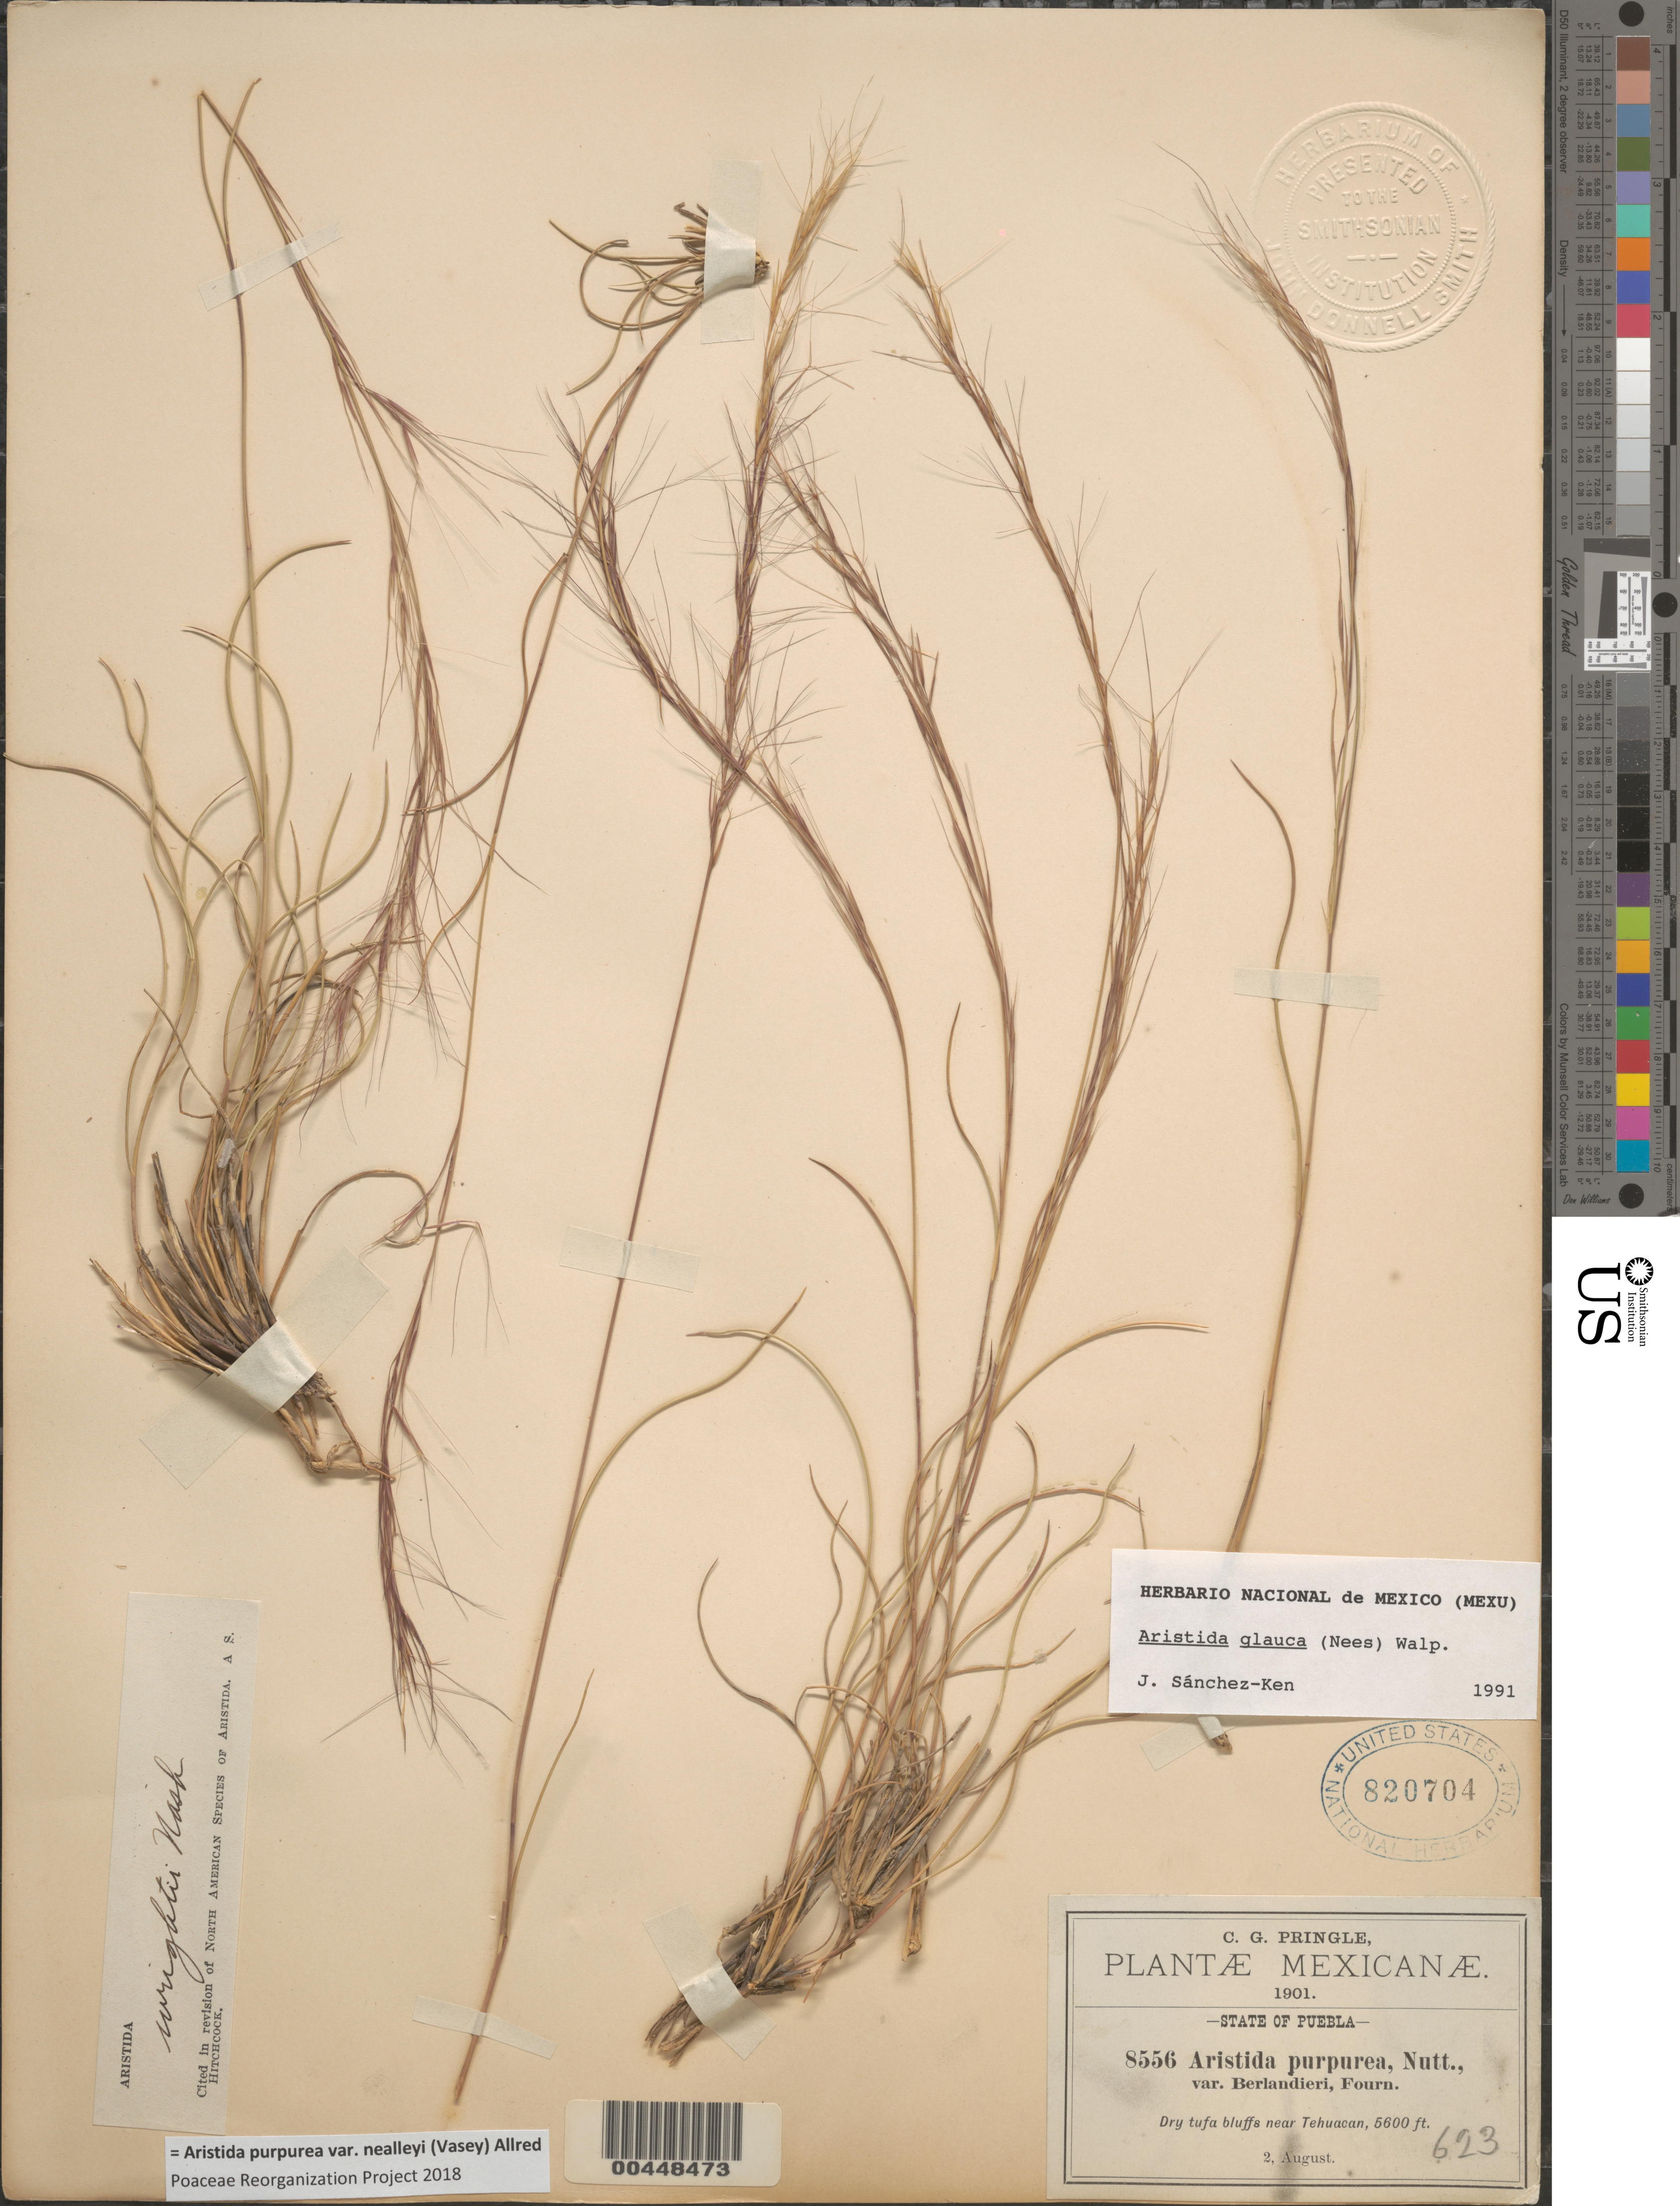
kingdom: Plantae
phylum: Tracheophyta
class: Liliopsida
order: Poales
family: Poaceae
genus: Aristida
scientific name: Aristida purpurea var. nealleyi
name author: (Vasey) Allred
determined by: Poaceae Reorganization Project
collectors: C. G. Pringle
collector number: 8556 (693)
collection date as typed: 2 Aug 1901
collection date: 1901-08-02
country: Mexico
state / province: Puebla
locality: Dry tufa bluffs near Tehuacan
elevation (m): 1707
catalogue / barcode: US 820704